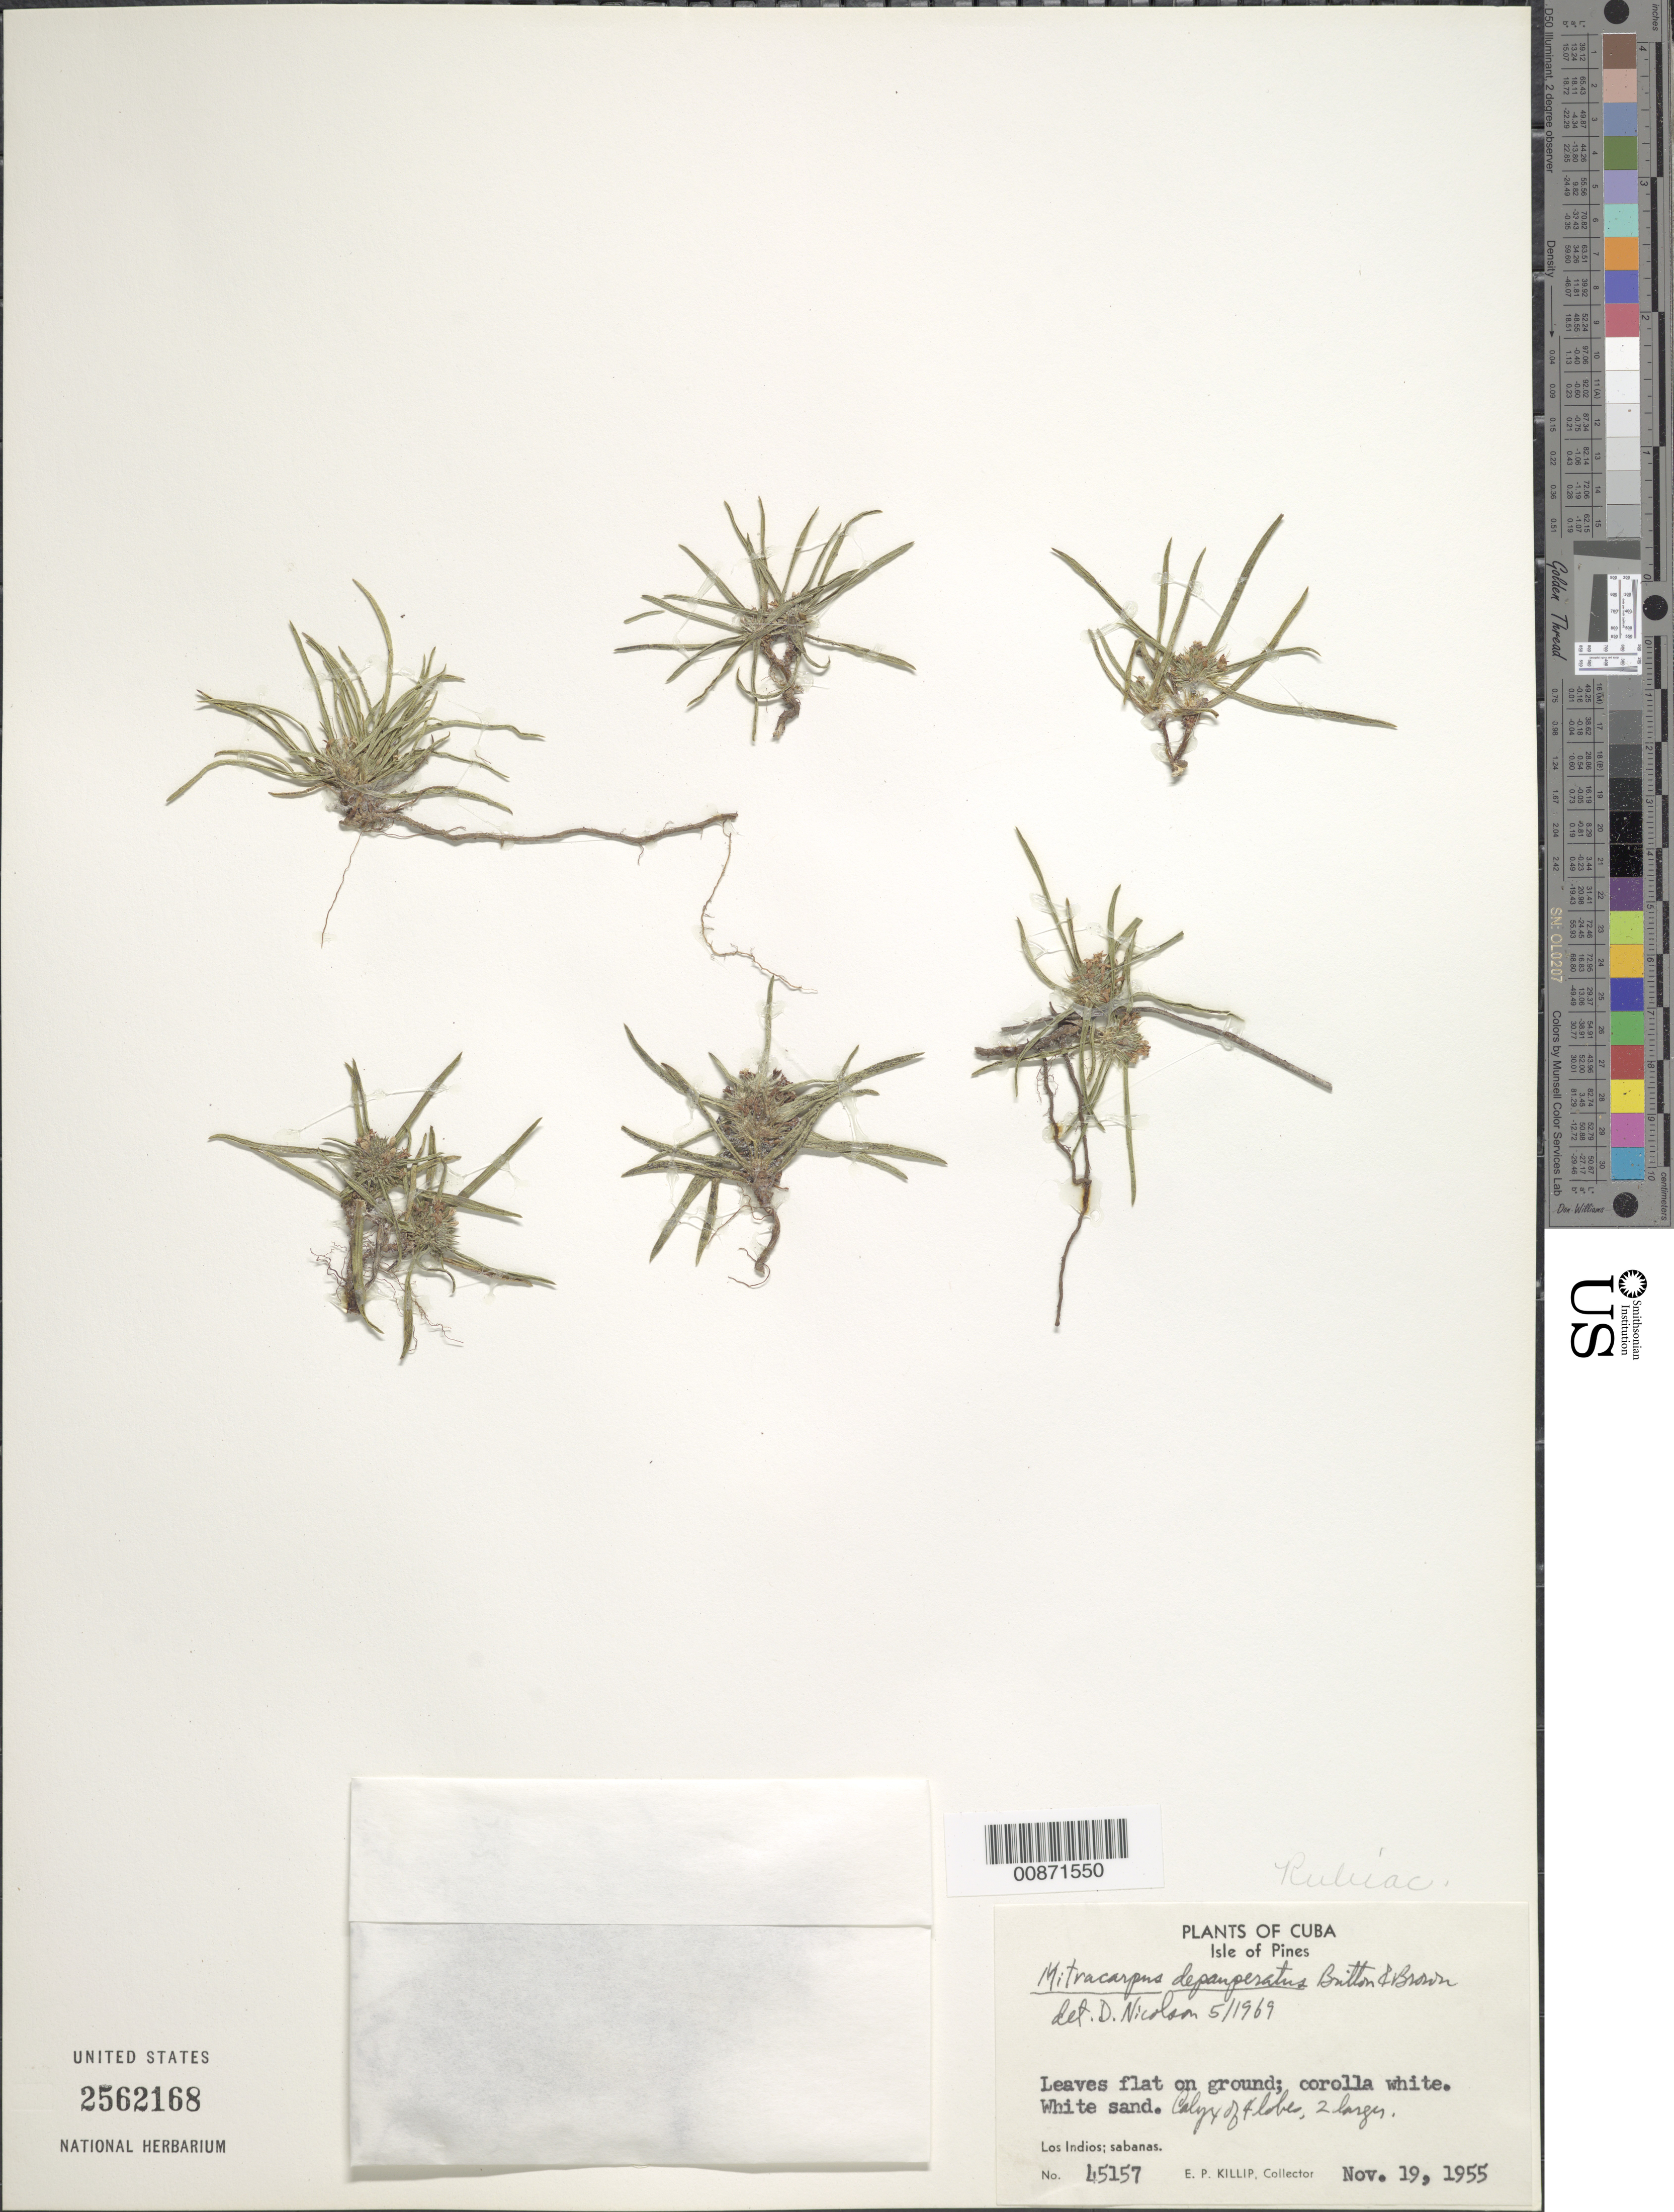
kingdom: Plantae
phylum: Tracheophyta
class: Magnoliopsida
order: Gentianales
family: Rubiaceae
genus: Mitracarpus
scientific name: Mitracarpus depauperatus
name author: Britton & P. Wilson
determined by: Nicolson, Dan H.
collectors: E. P. Killip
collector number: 45157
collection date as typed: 19 Nov 1955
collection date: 1955-11-19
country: Cuba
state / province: Isla de La Juventud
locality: Los Indios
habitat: Sabanas; Pl. w. lvs. flat on grnd.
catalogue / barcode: US 2562168